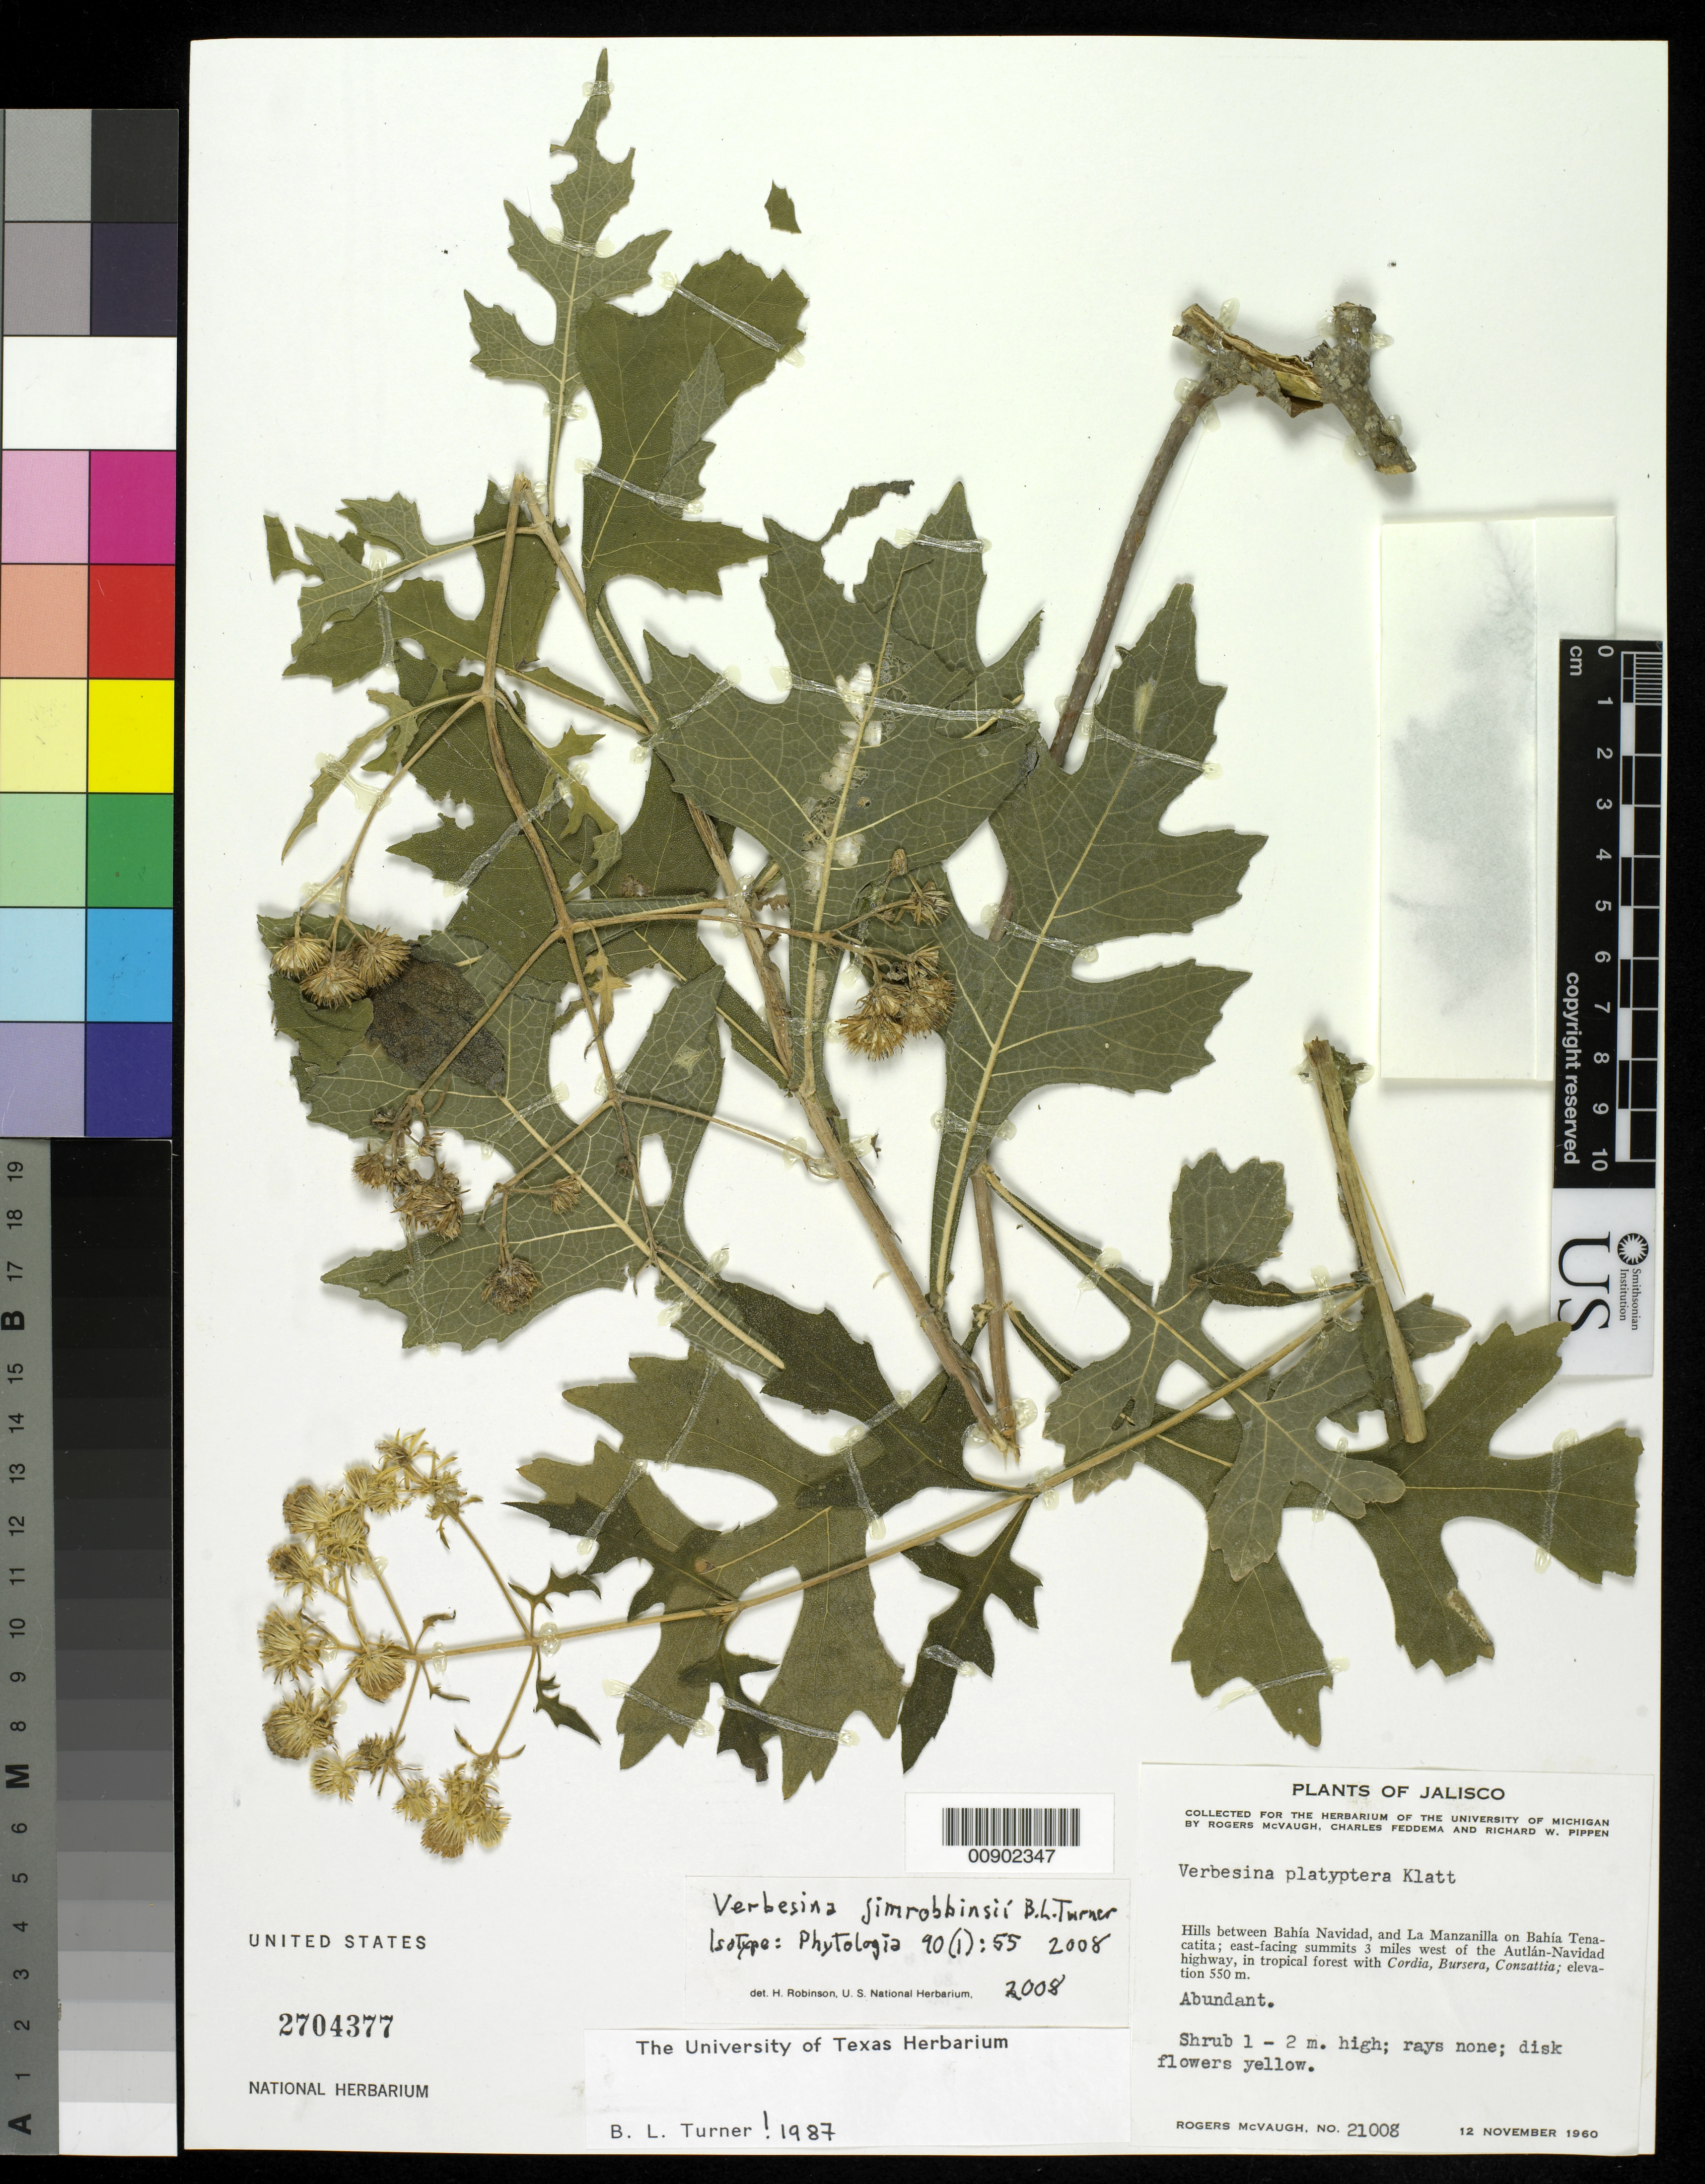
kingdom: Plantae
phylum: Tracheophyta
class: Magnoliopsida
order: Asterales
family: Asteraceae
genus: Verbesina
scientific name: Verbesina jimrobbinsii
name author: B.L. Turner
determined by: Robinson, Harold E., (US)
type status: Isotype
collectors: R. McVaugh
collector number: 21008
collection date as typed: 12 Nov 1960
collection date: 1960-11-12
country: Mexico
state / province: Jalisco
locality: Hills between Bahía Navidad, and La Manzanilla on Bahía Tenacatita; east-facing summits 3 miles west of the Autlán-Navidad highway.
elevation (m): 550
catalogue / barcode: US 2704377